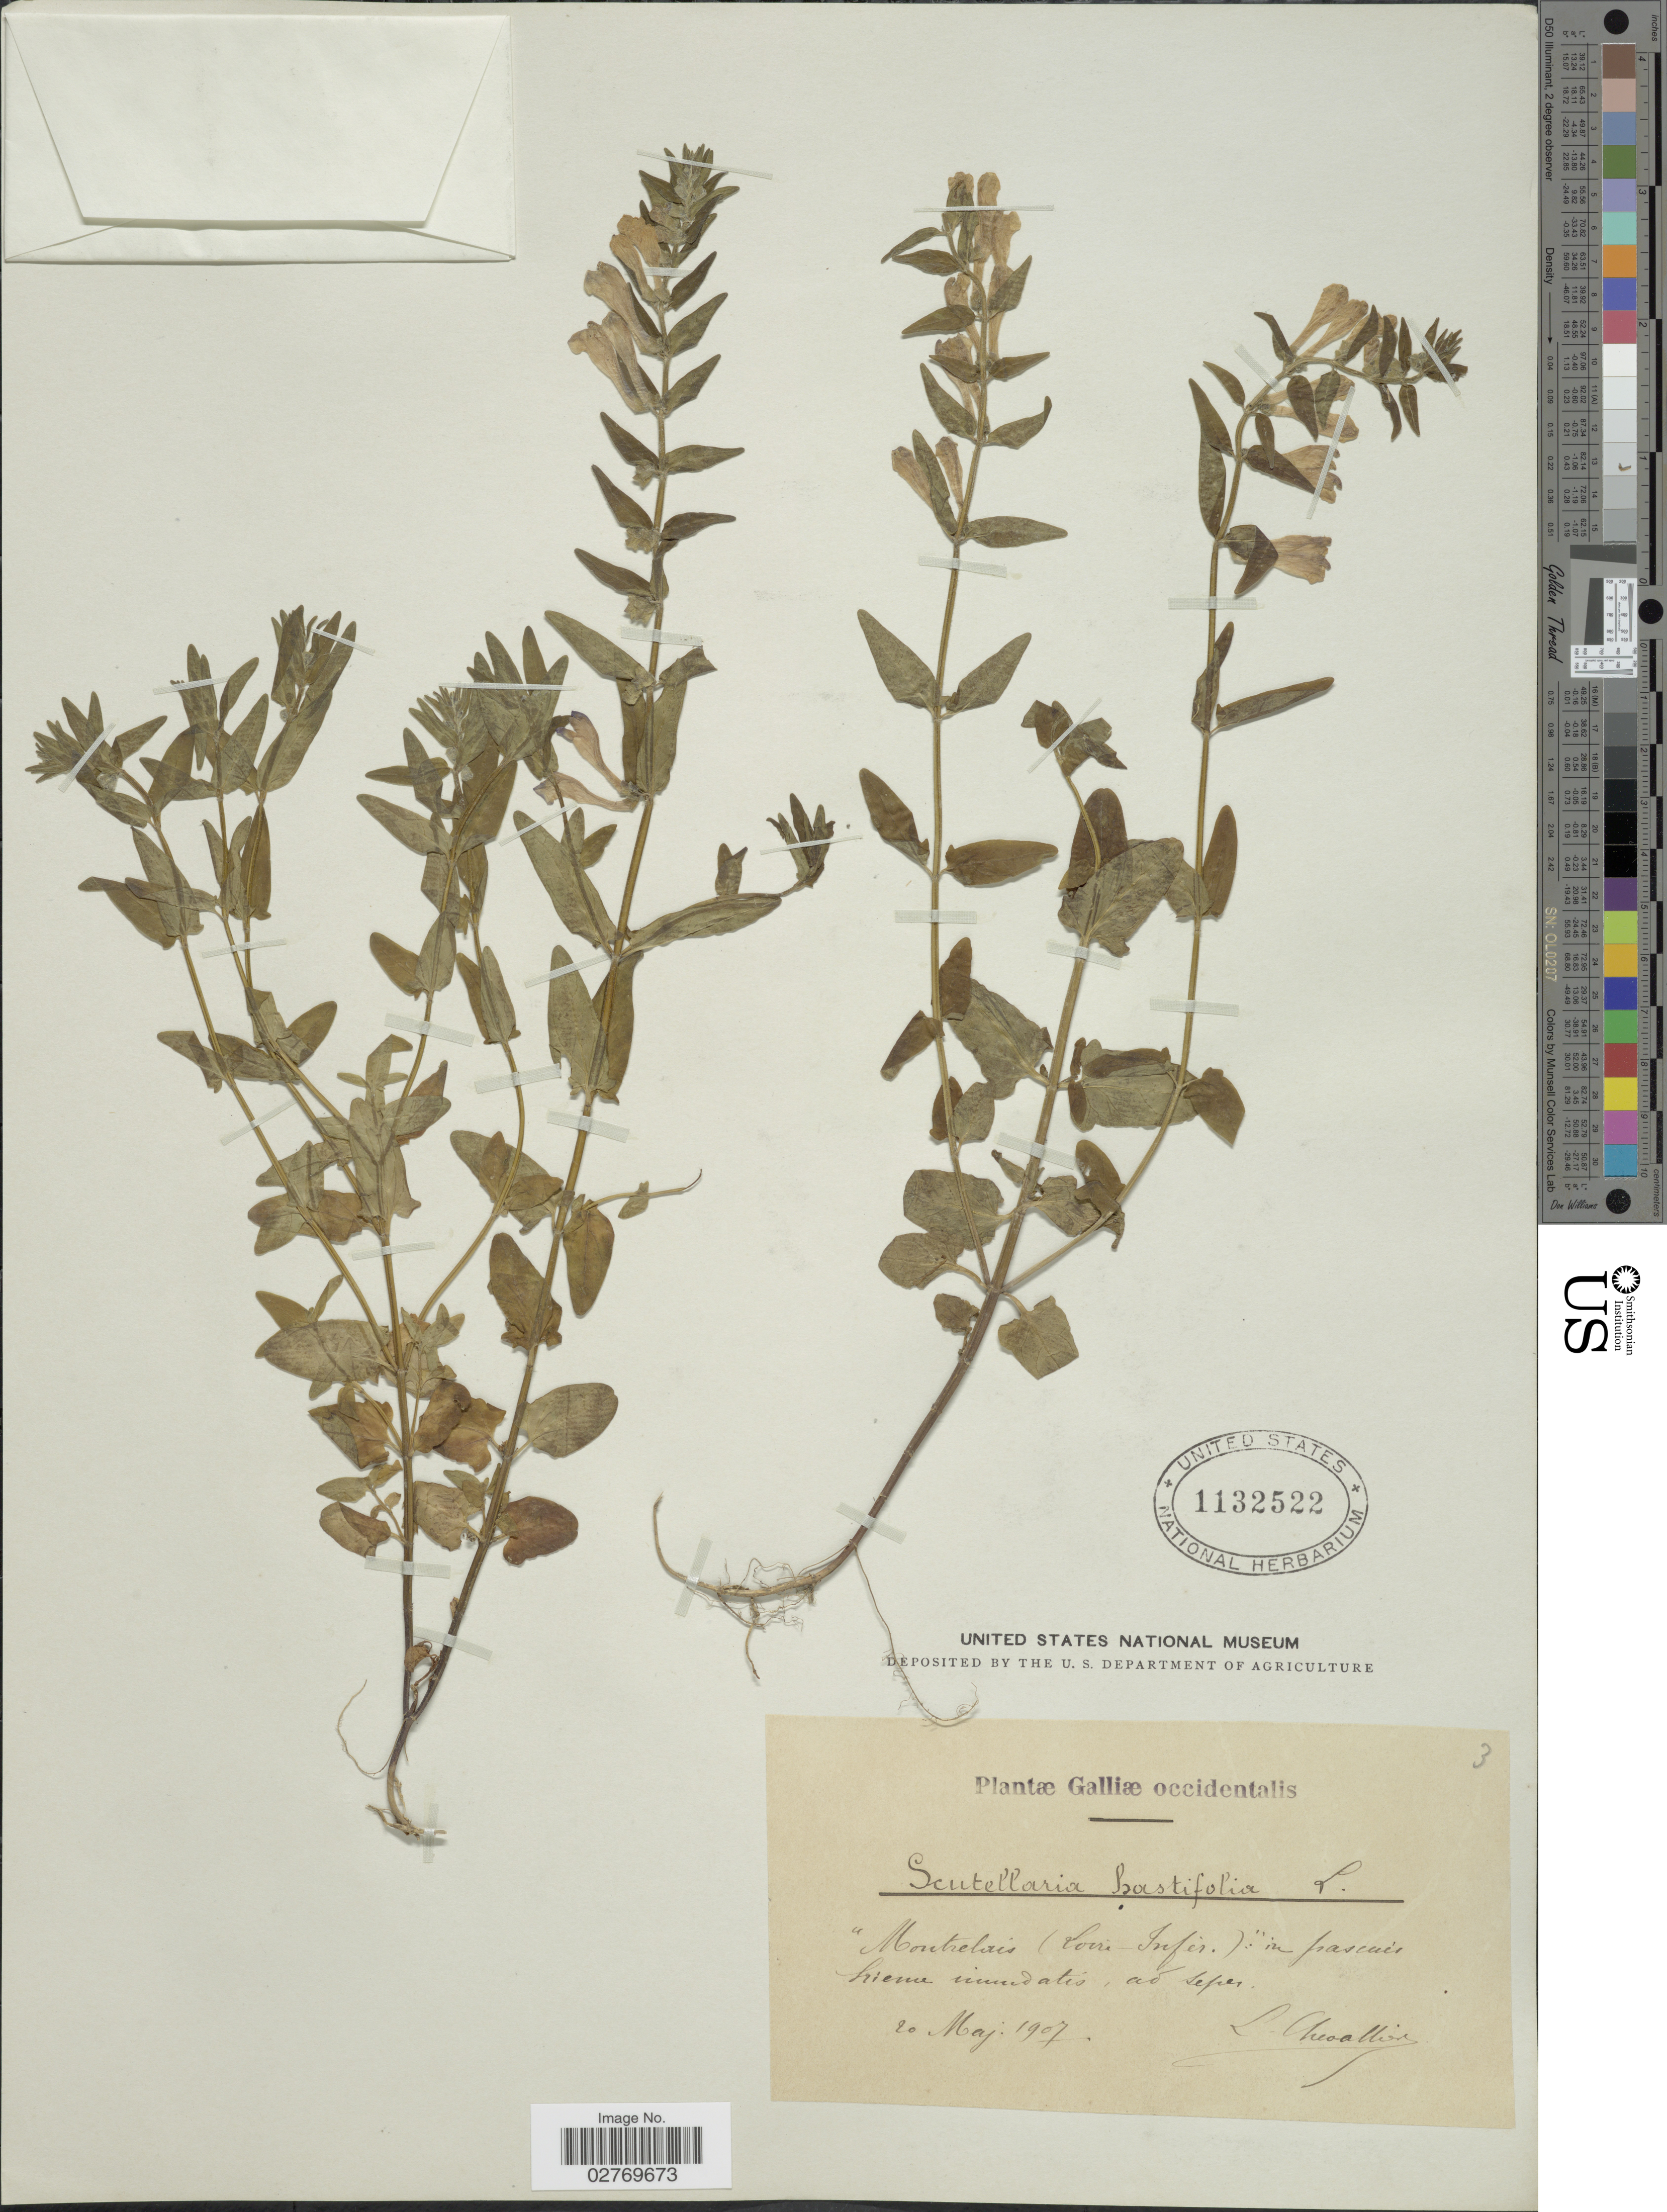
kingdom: Plantae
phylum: Tracheophyta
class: Magnoliopsida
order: Lamiales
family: Lamiaceae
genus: Scutellaria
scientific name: Scutellaria hastifolia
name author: L.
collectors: L. Chevallier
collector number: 3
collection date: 1907-05-20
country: France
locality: Galliæ occidentalis. "Montrelais (Loire-Infer.)" in pascués hieme inundatis, ad seper.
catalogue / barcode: US 1132522